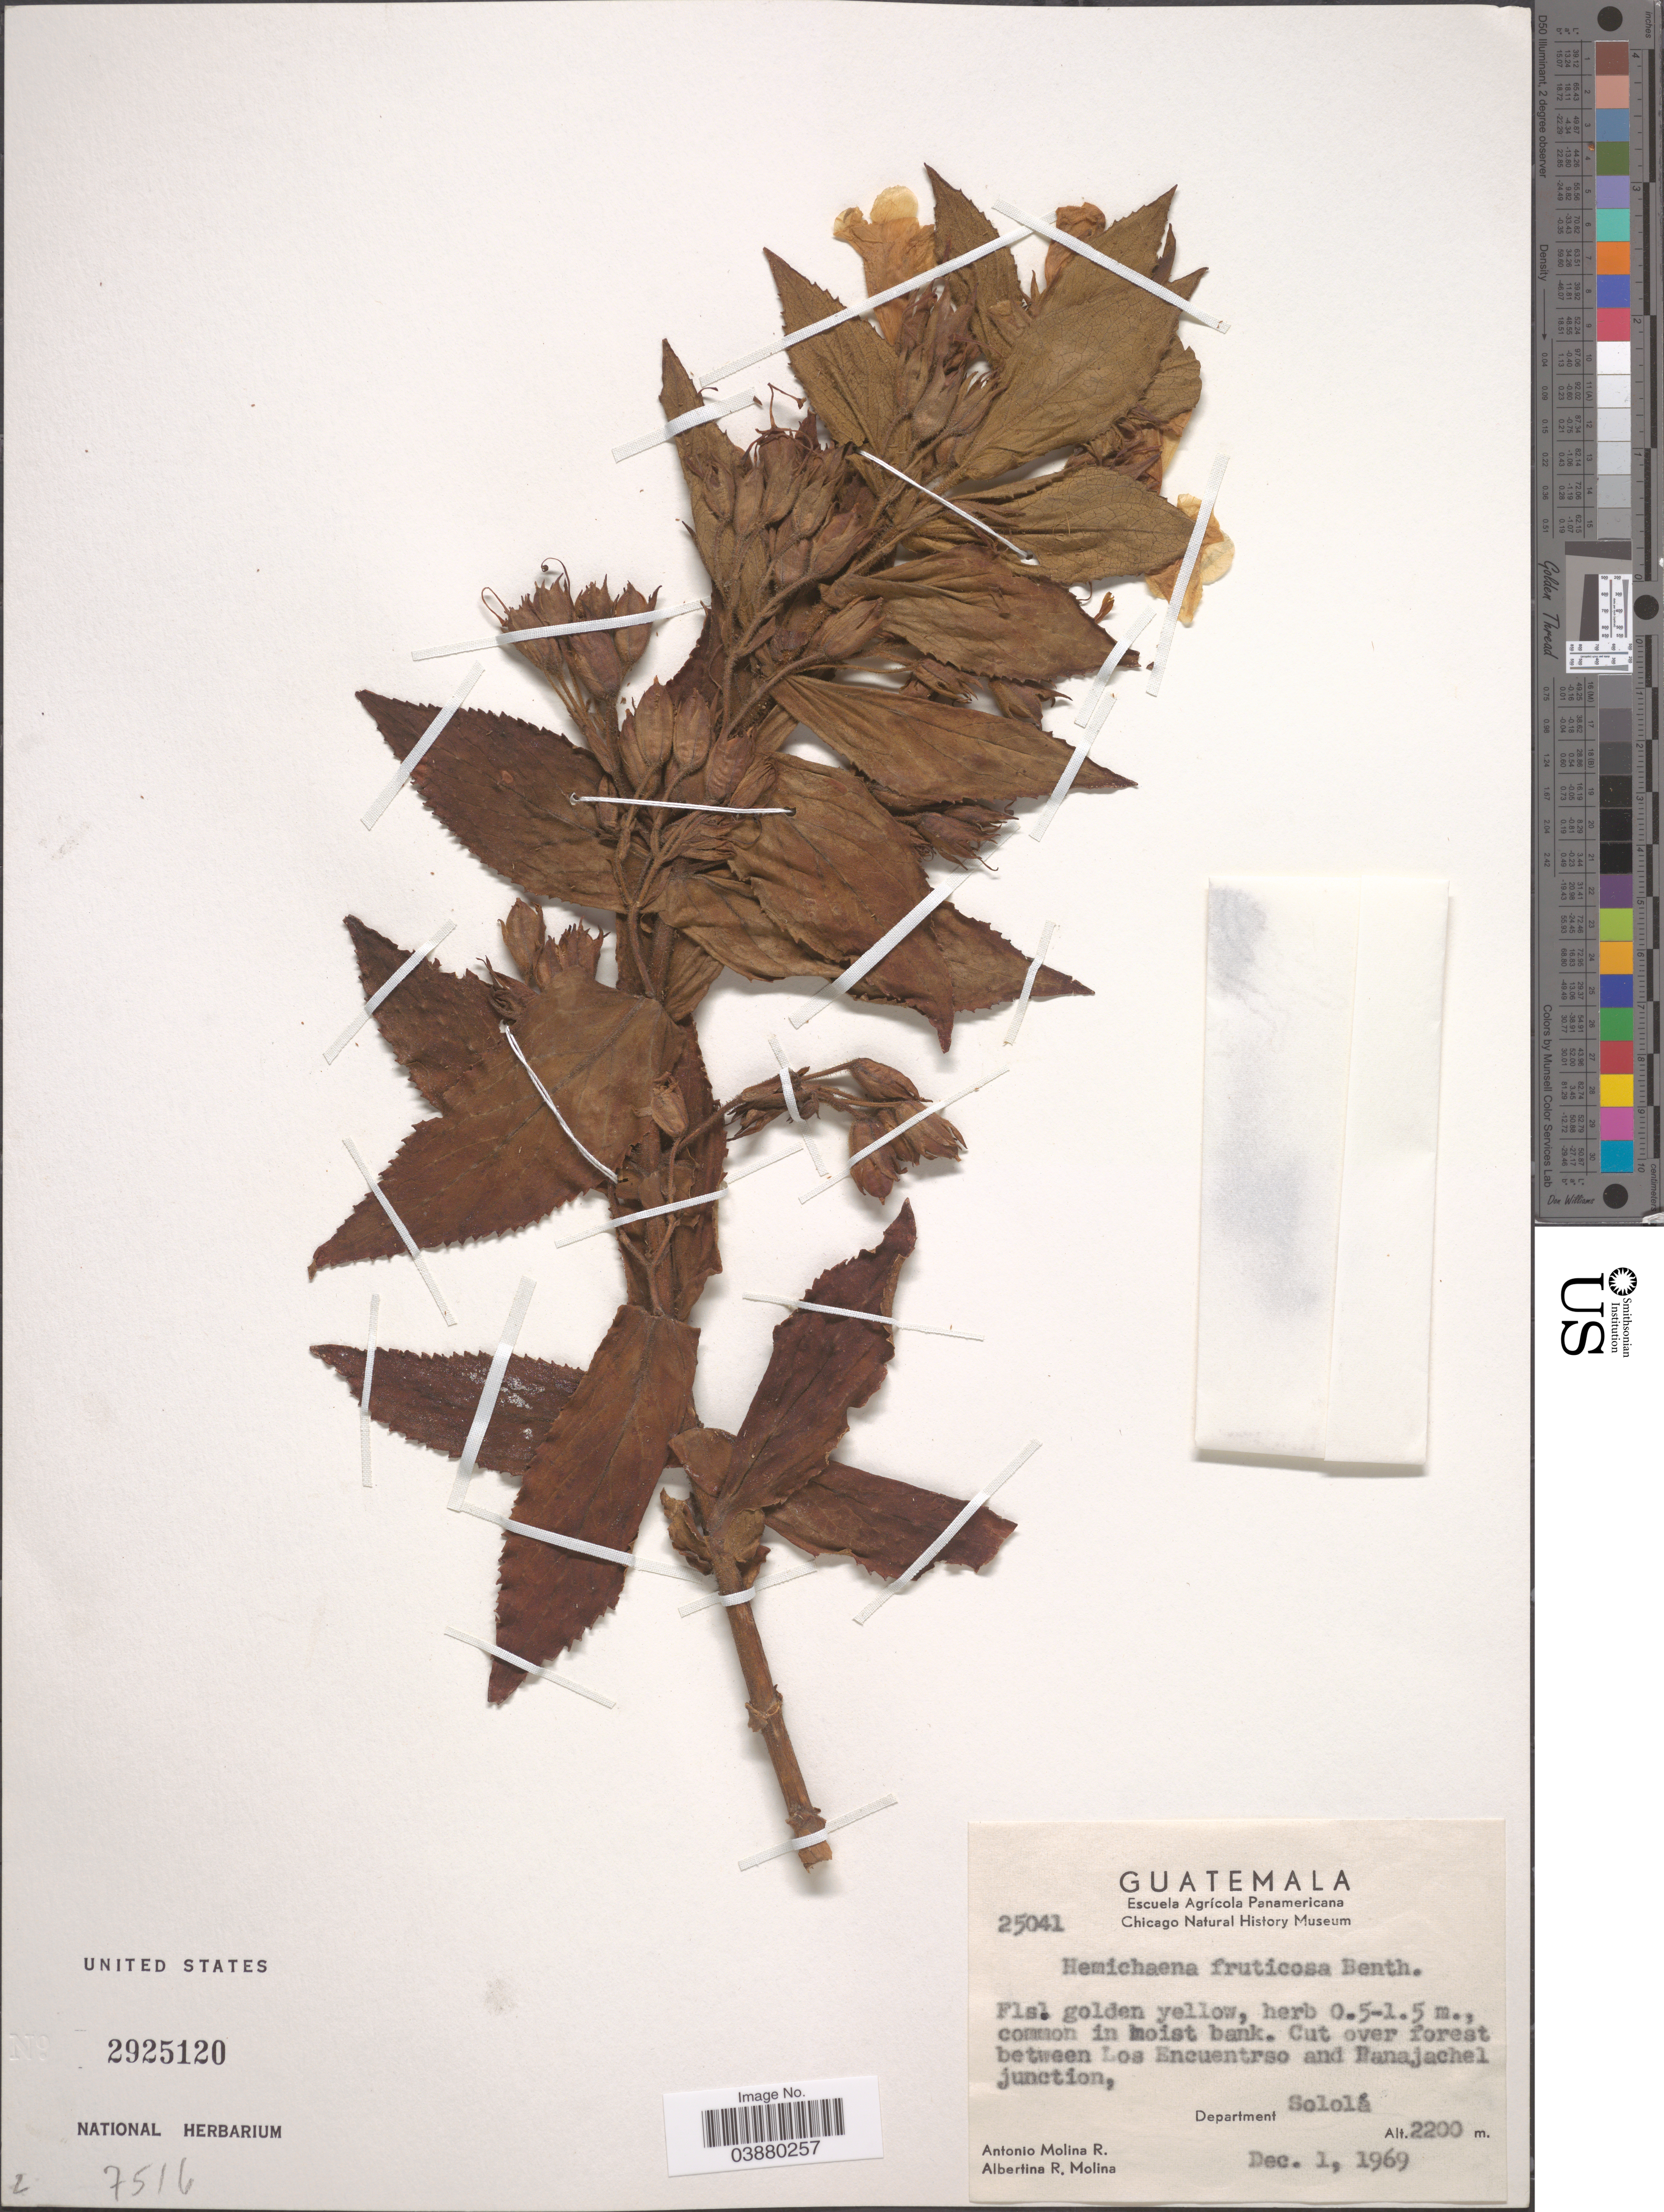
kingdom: Plantae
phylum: Tracheophyta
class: Magnoliopsida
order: Lamiales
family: Phrymaceae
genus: Hemichaena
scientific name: Hemichaena fruticosa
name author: Benth.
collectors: A. Molina R. & A. R. Molina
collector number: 25041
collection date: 1969-12-01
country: Guatemala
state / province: Solola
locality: Between Los Encuentrso and Panajachel junction, Department Sololá.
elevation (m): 2200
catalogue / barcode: US 2925120